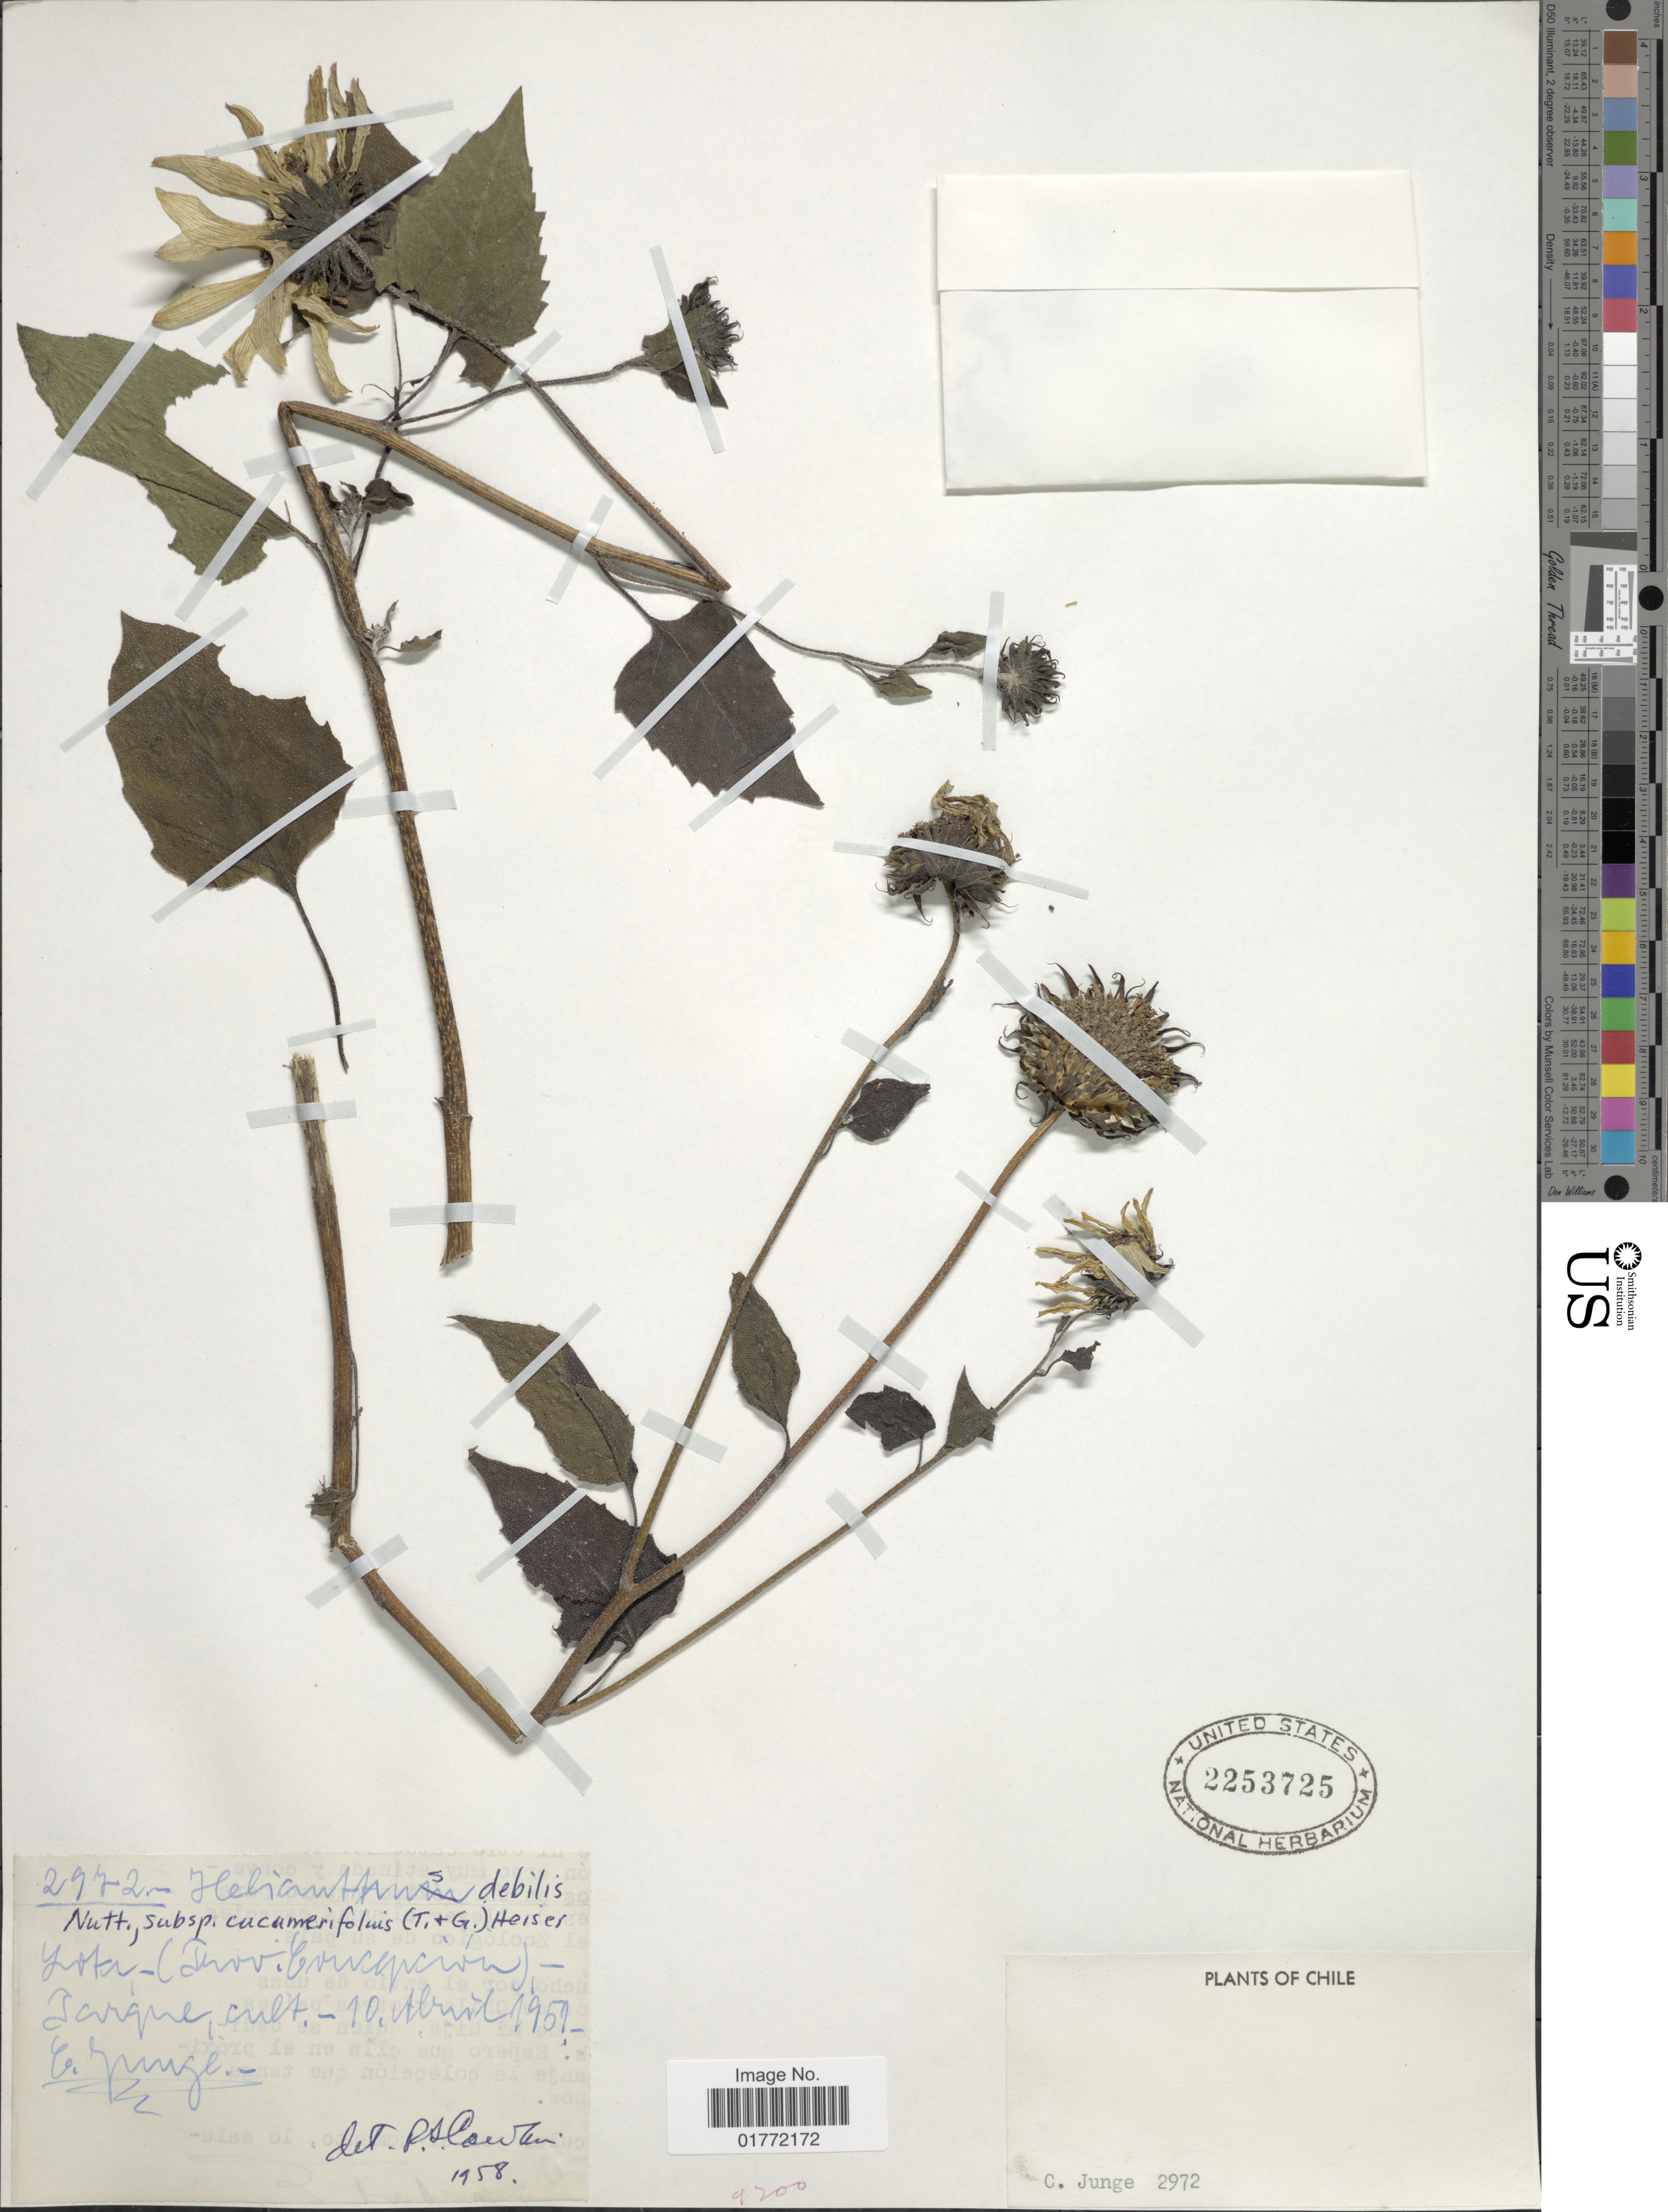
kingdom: Plantae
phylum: Tracheophyta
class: Magnoliopsida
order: Asterales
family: Asteraceae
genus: Helianthus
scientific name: Helianthus debilis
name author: Nutt.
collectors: C. Junge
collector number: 2972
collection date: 1951-01-10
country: Chile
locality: Lota - (Prov. Conceqecion) Parque.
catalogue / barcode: US 2253725